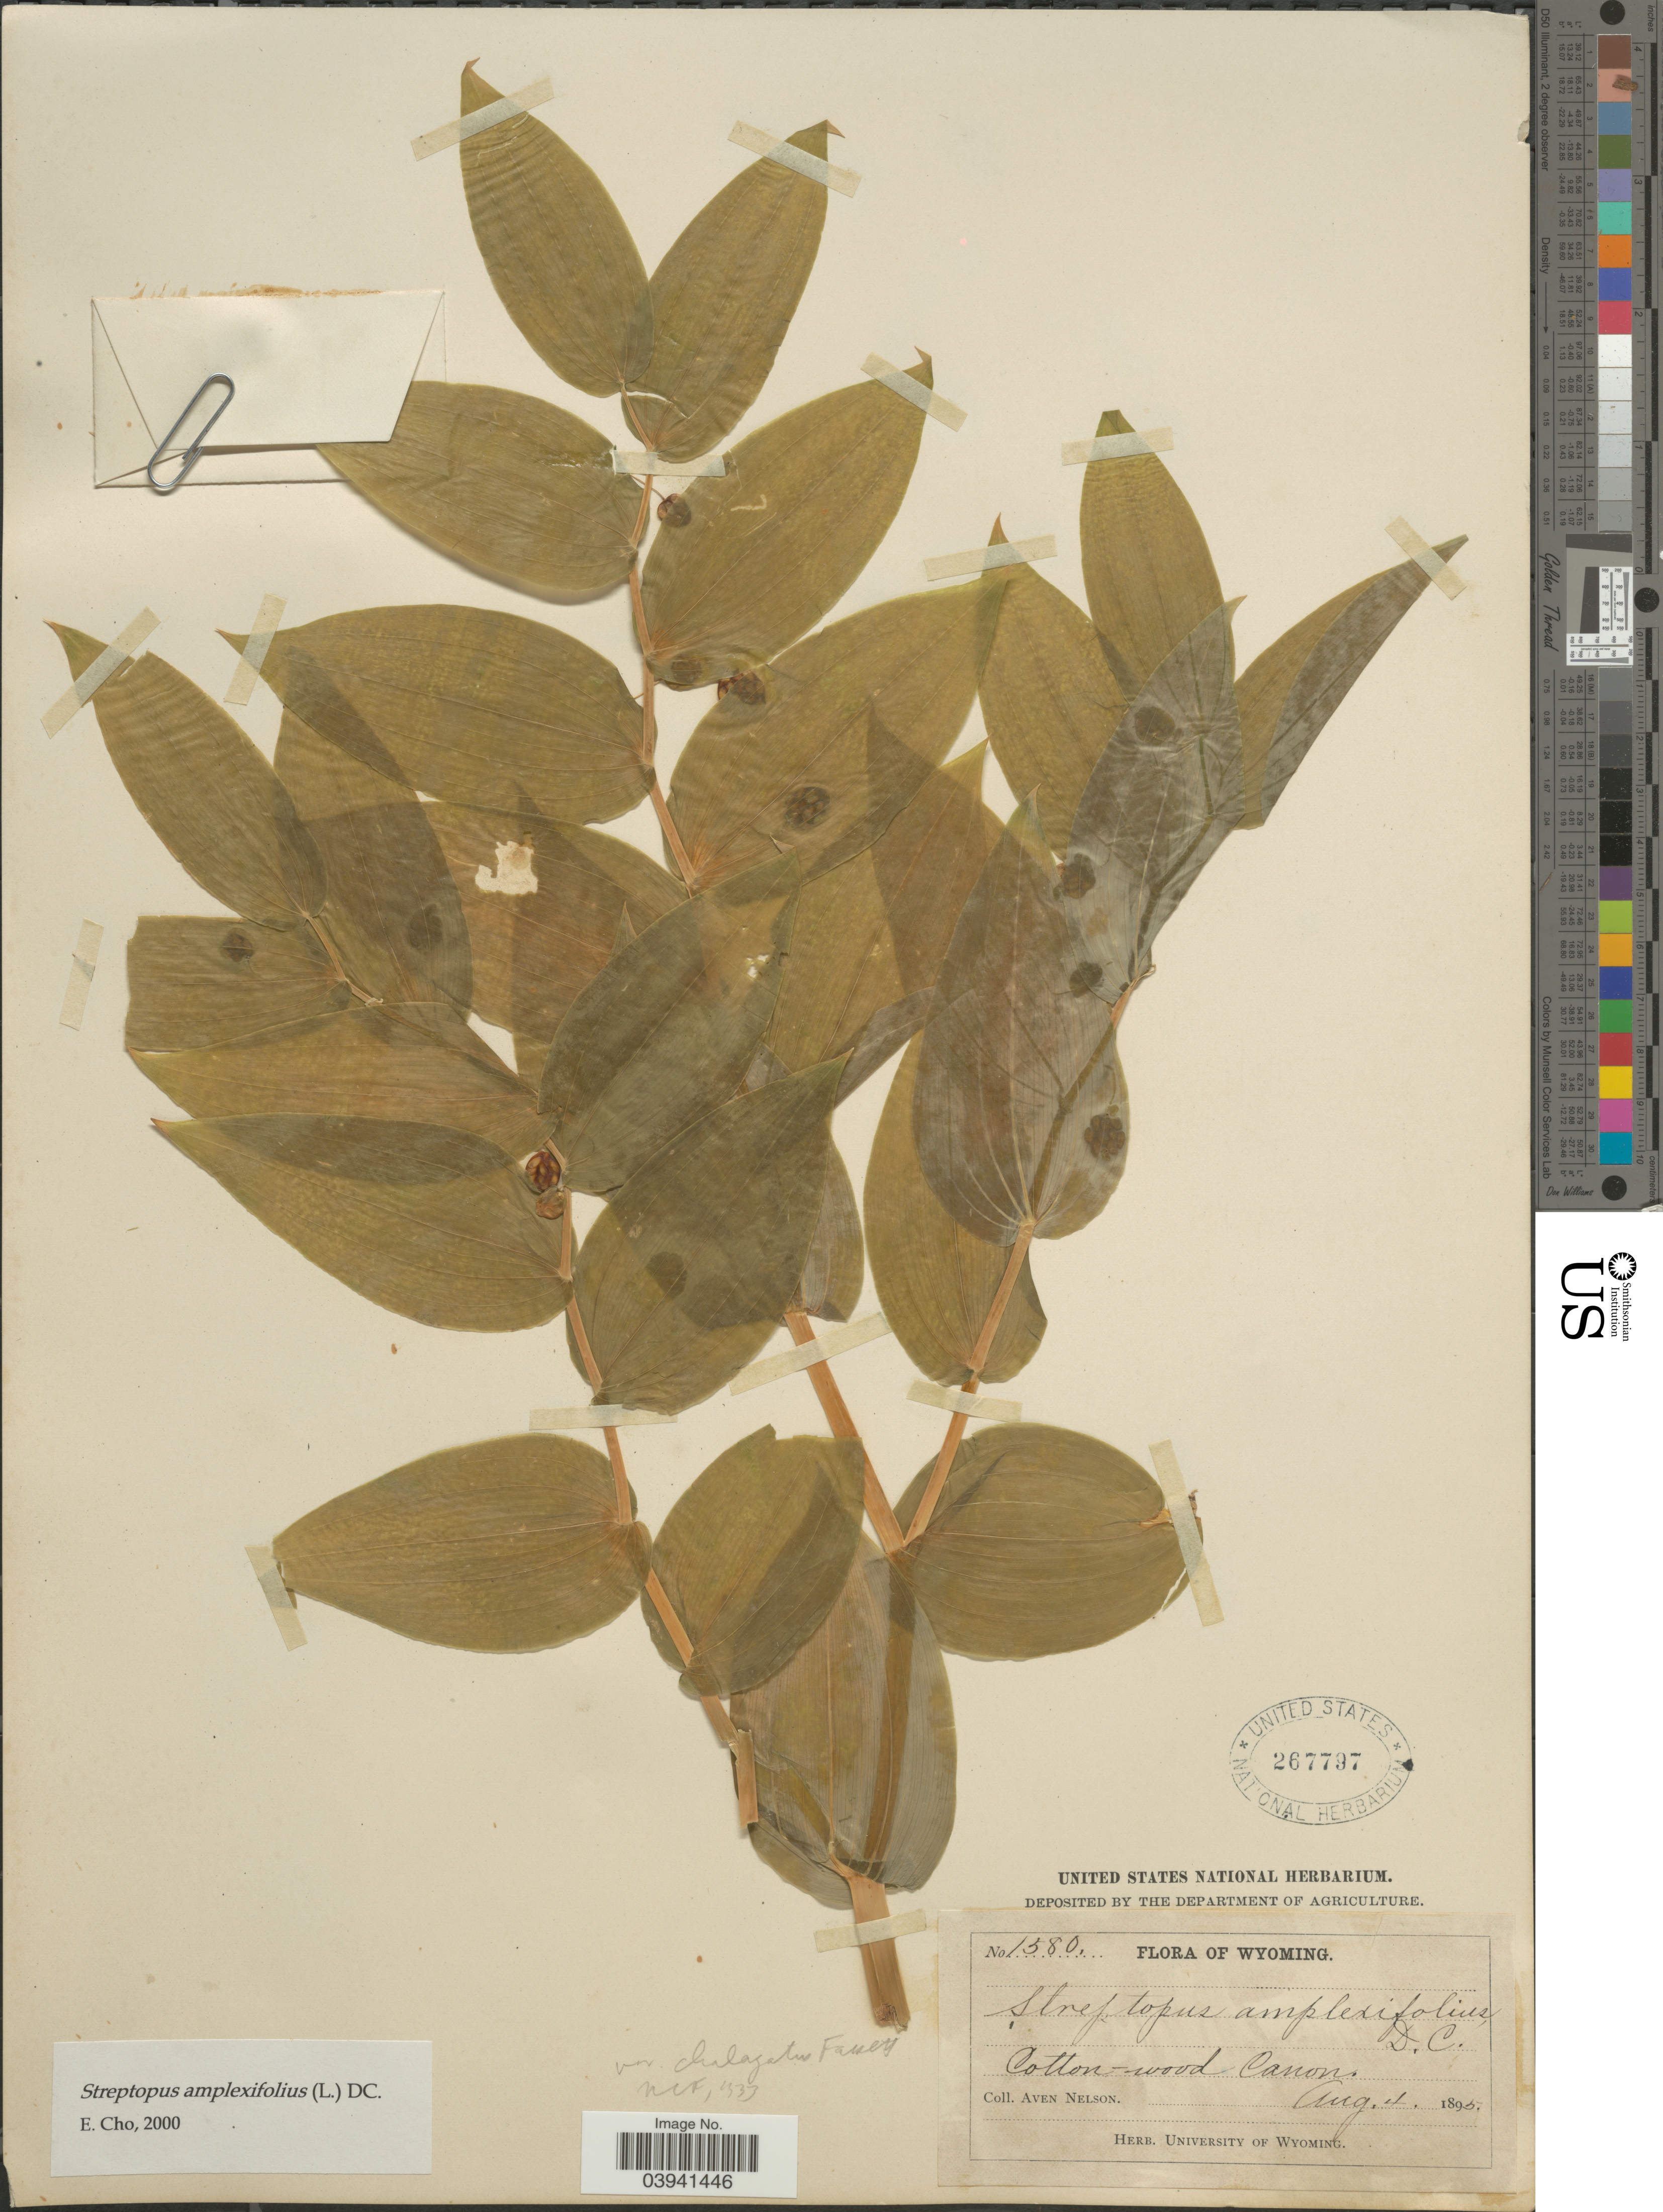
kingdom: Plantae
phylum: Tracheophyta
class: Liliopsida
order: Liliales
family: Liliaceae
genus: Streptopus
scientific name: Streptopus amplexifolius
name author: (L.) DC.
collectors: A. Nelson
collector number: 1580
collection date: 1895-08-04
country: United States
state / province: Wyoming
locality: Cotton-wood Canon.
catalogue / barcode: US 267797